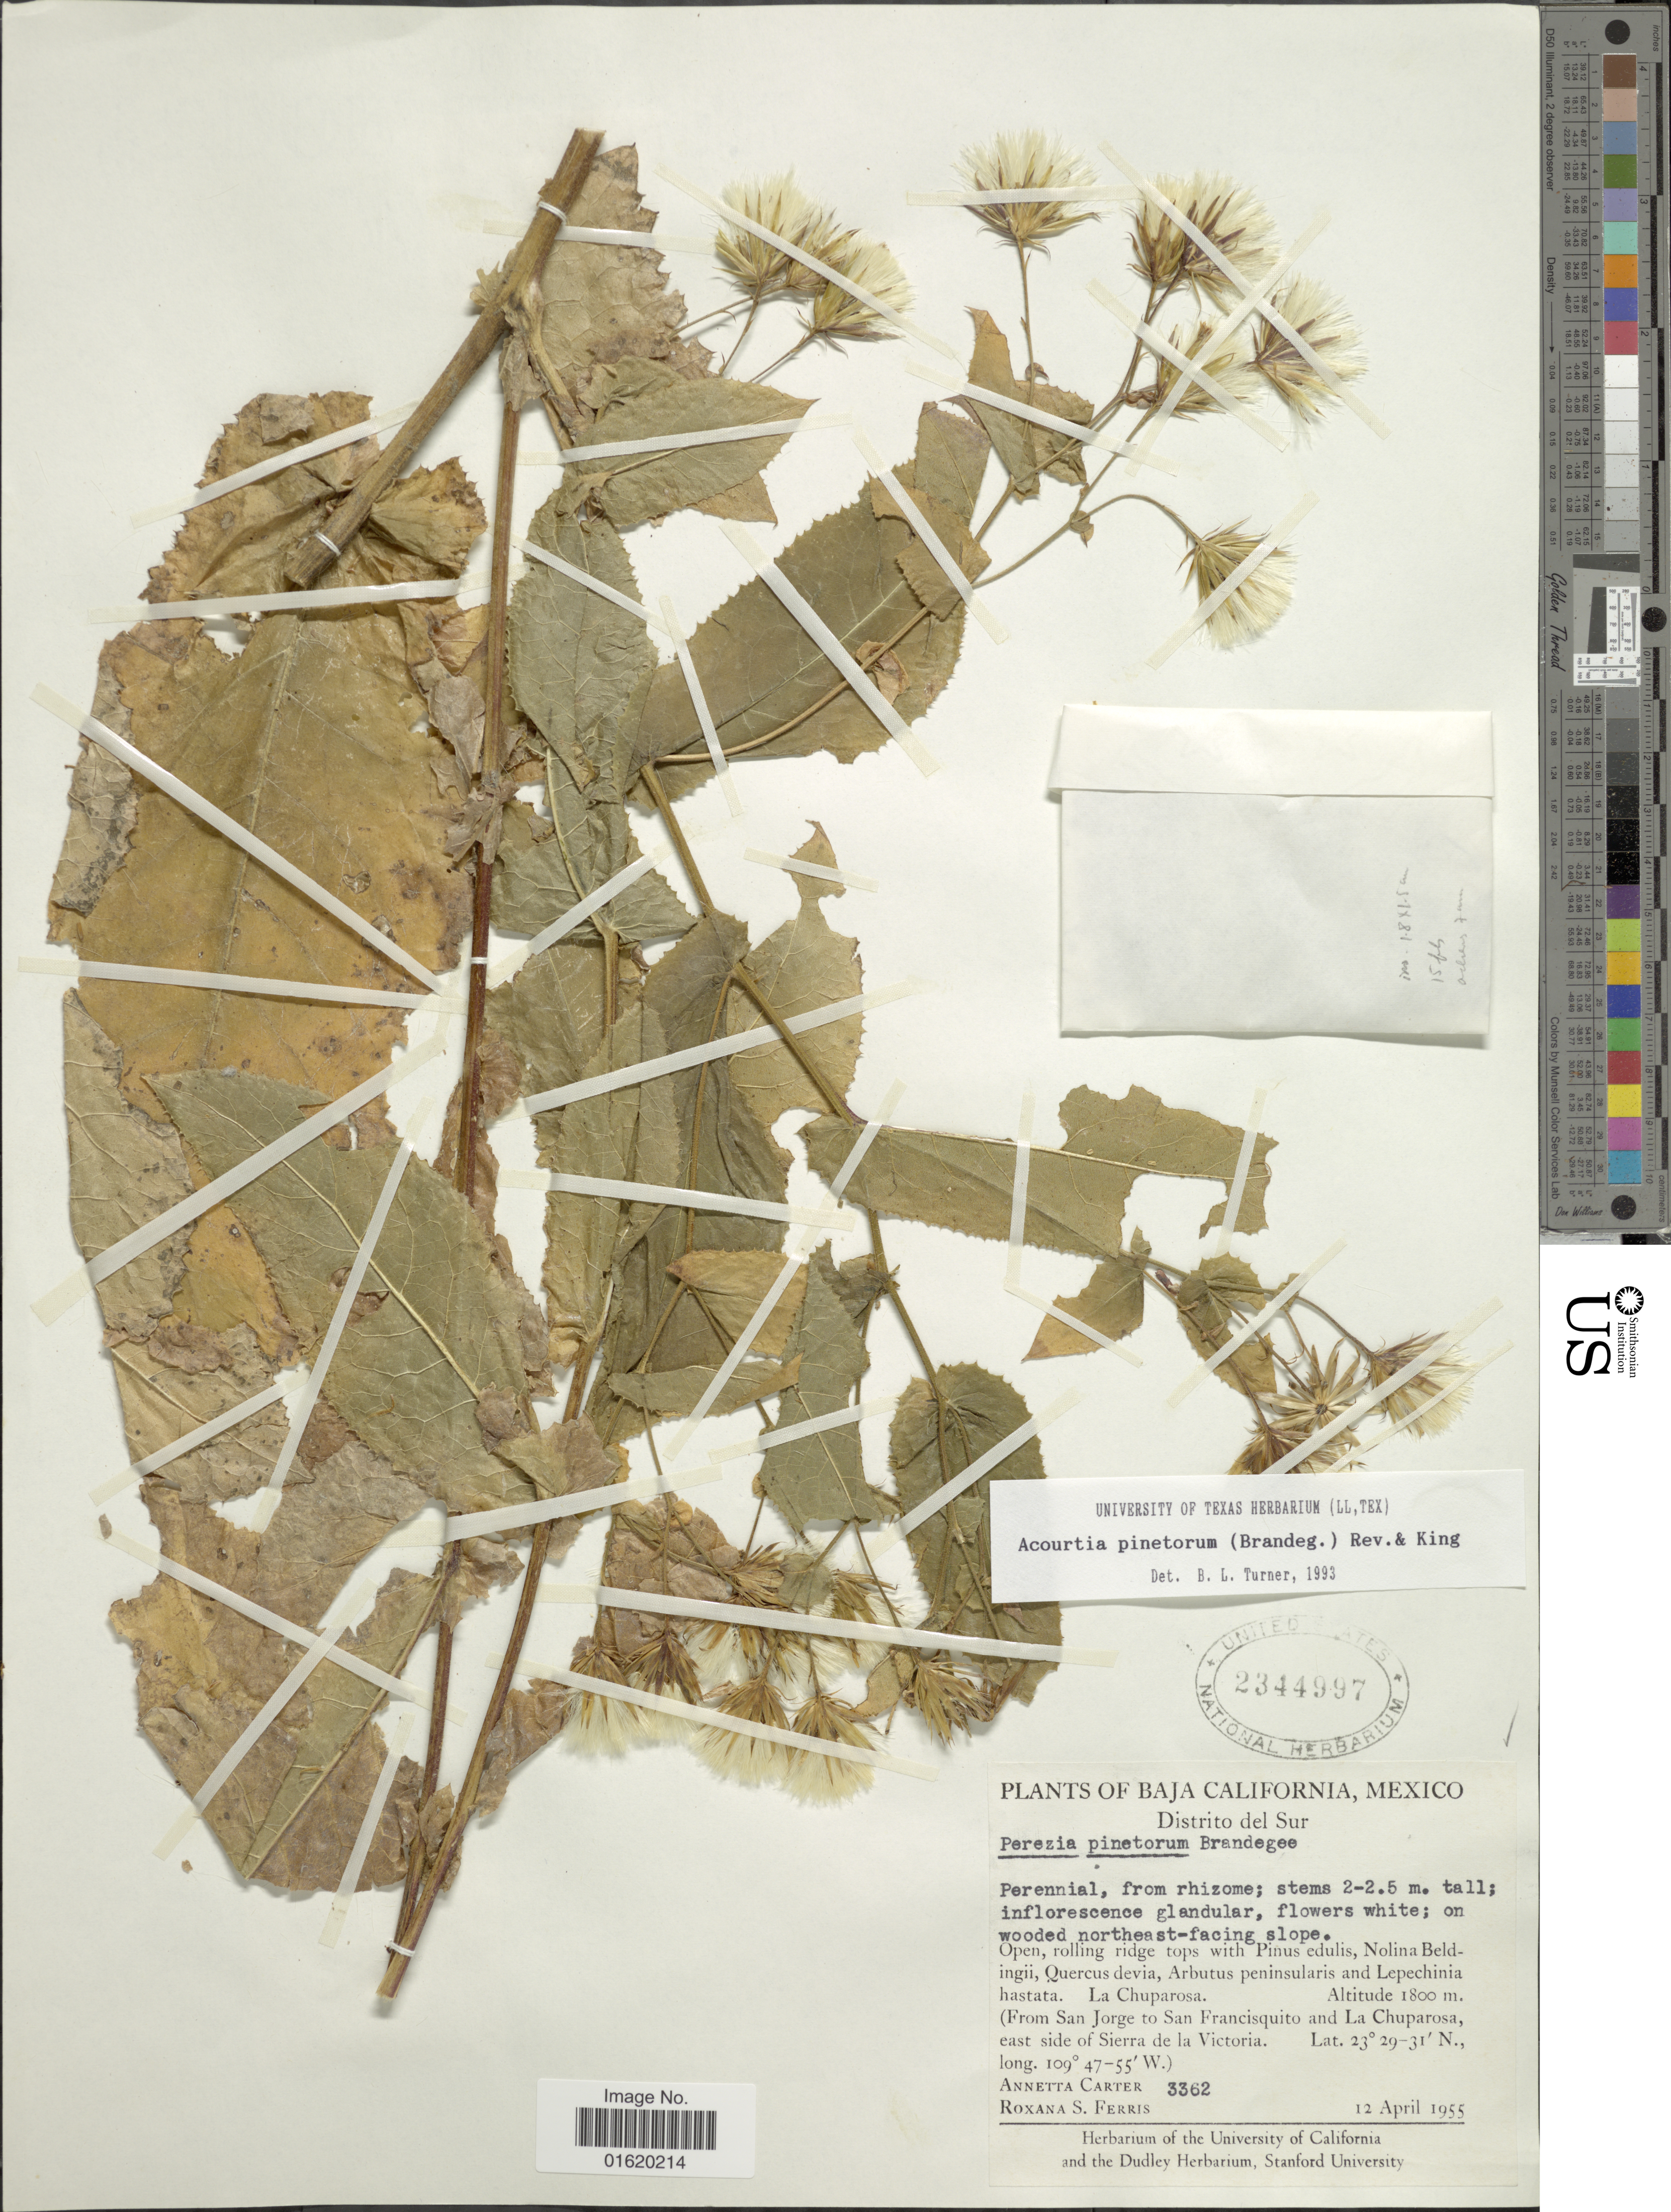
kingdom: Plantae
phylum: Tracheophyta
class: Magnoliopsida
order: Asterales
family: Asteraceae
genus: Acourtia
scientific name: Acourtia pinetorum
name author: (Brandegee) Reveal & R.M. King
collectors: A. Carter & R. S. Ferris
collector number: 3362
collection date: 1955-04-12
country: Mexico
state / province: Baja California Sur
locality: Distrito del Sur, on wooded north-east-facing slope, La Chuparosa, (From San Jorge to San Francisquito and La Chuparosa, east side of Sierra de la Victoria)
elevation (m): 1800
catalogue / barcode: US 2344997